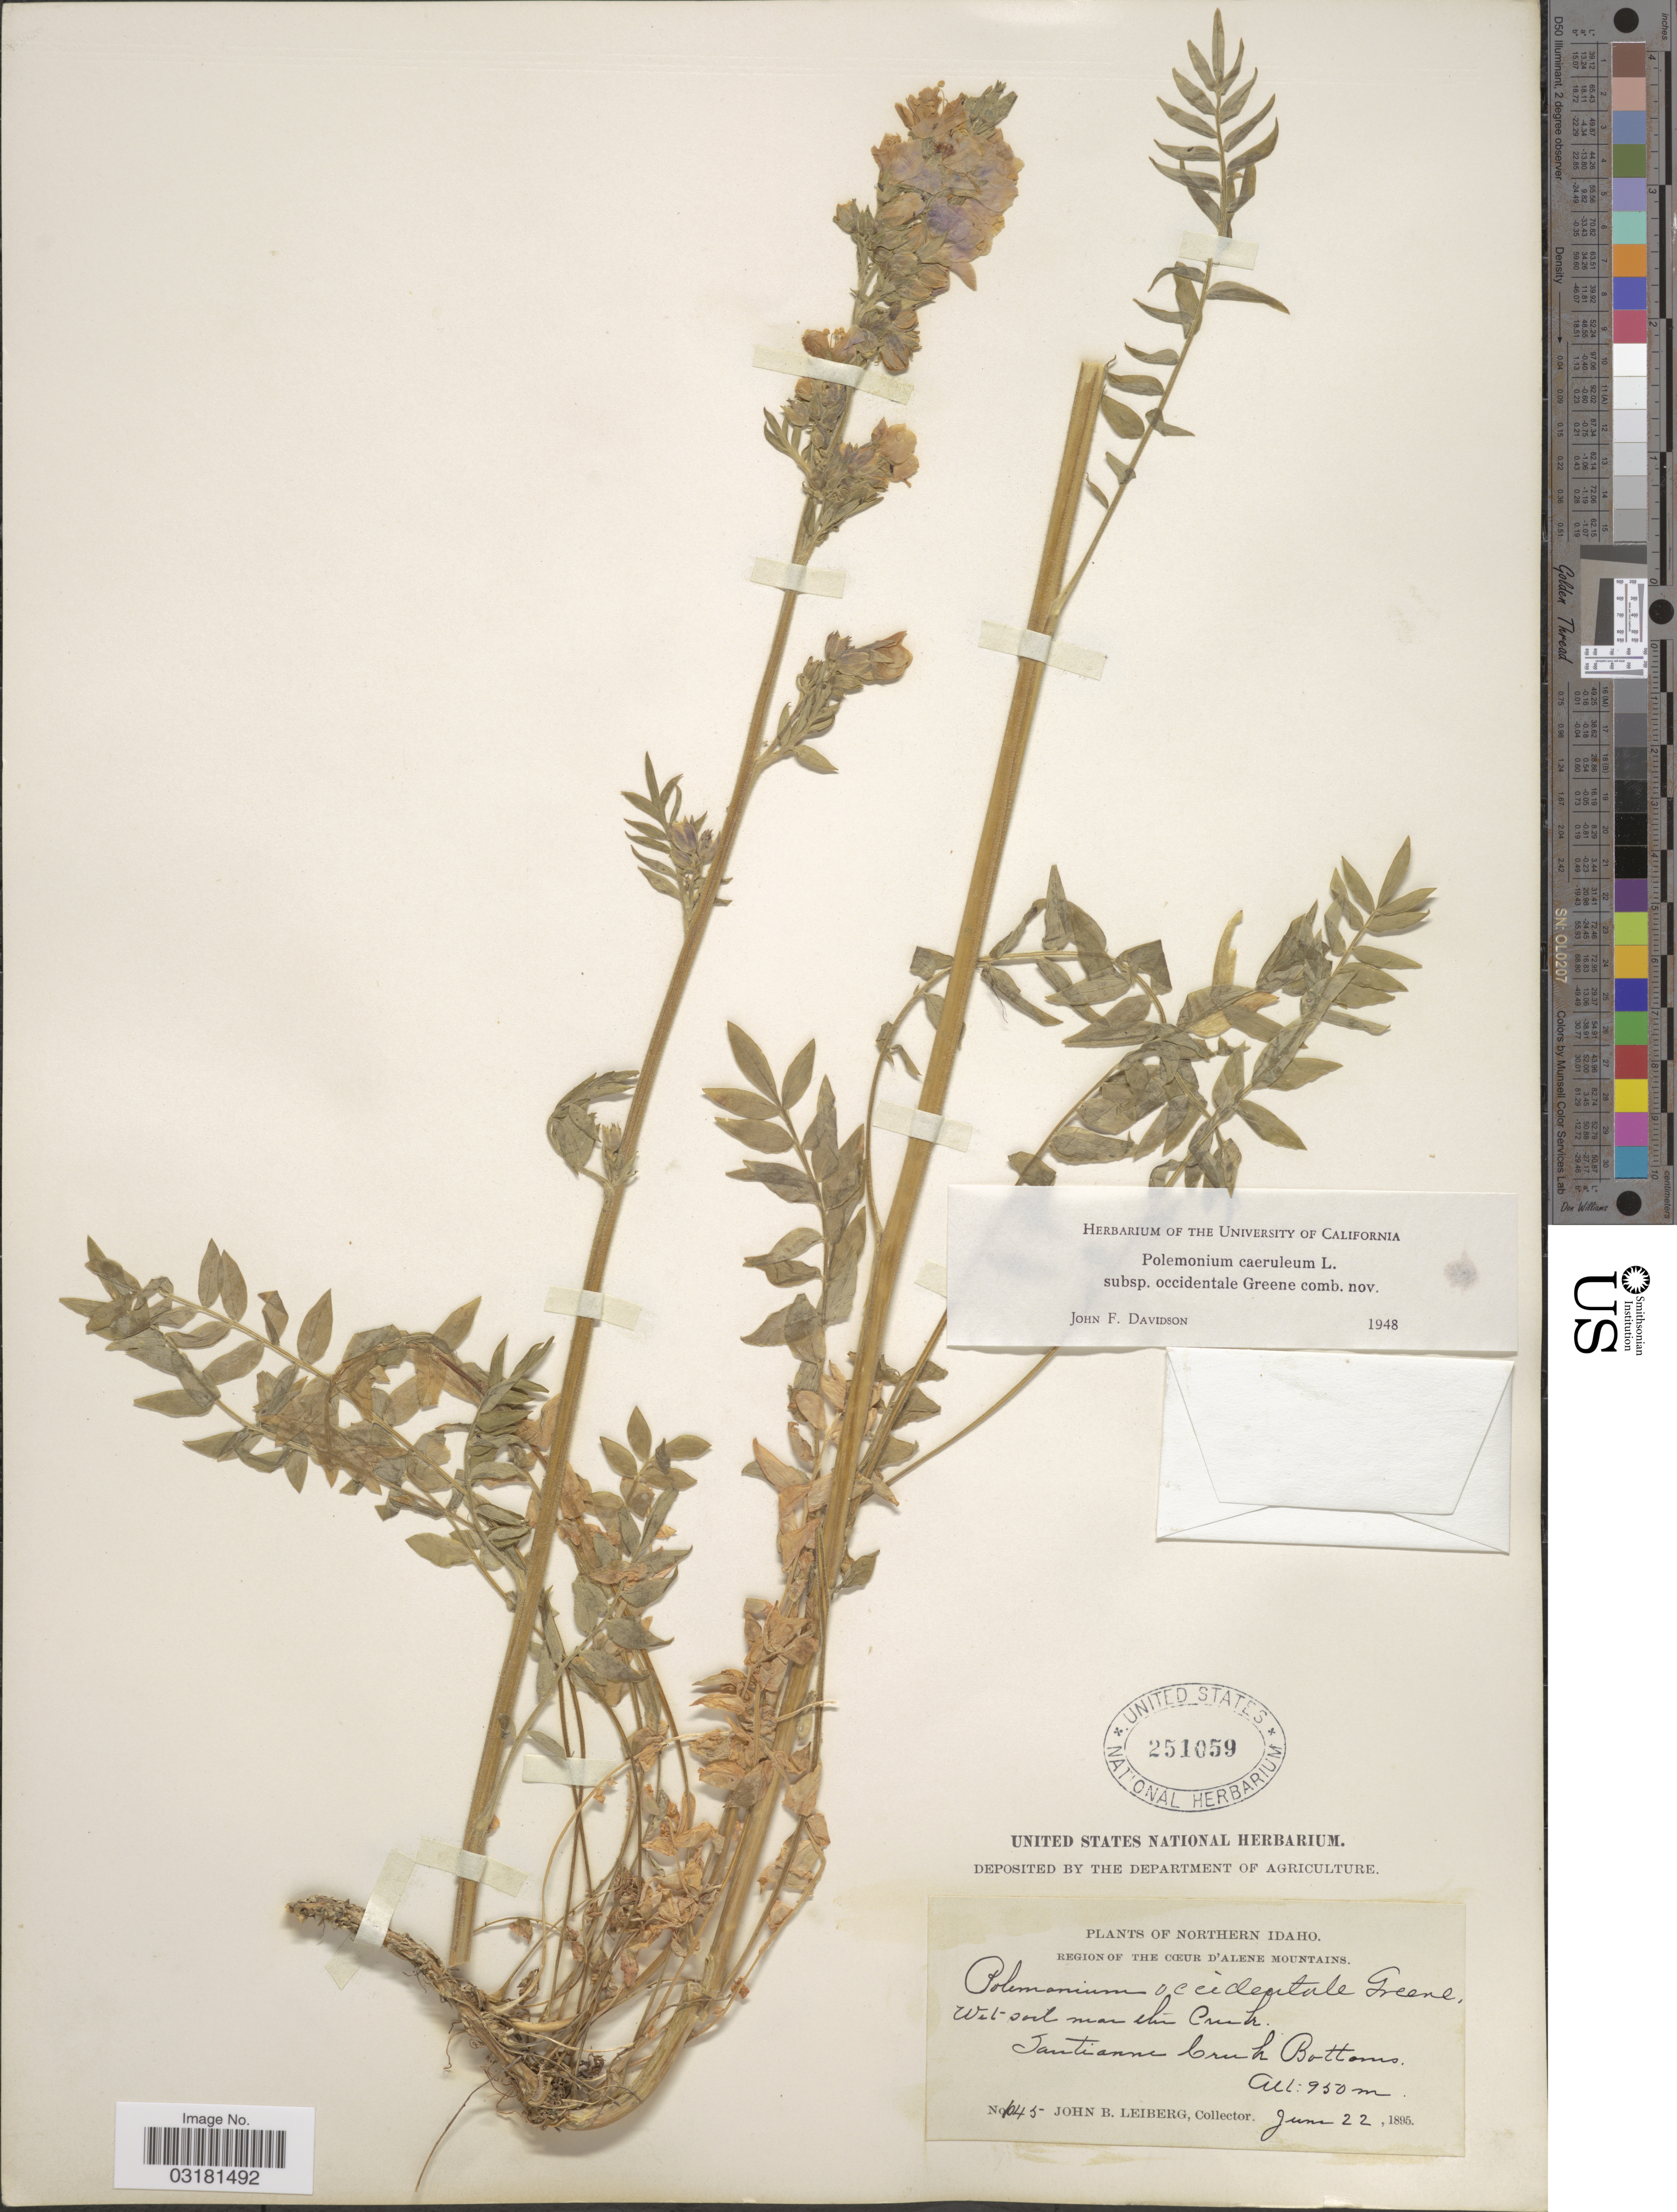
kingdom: Plantae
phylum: Tracheophyta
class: Magnoliopsida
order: Ericales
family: Polemoniaceae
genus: Polemonium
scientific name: Polemonium occidentale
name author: Greene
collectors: J. B. Leiberg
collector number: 1045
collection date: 1895-06-22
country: United States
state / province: Idaho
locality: Northern Idaho. The Coeur D'Alene Mountains. Santianne Creek Bottoms.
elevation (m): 950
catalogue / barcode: US 251059